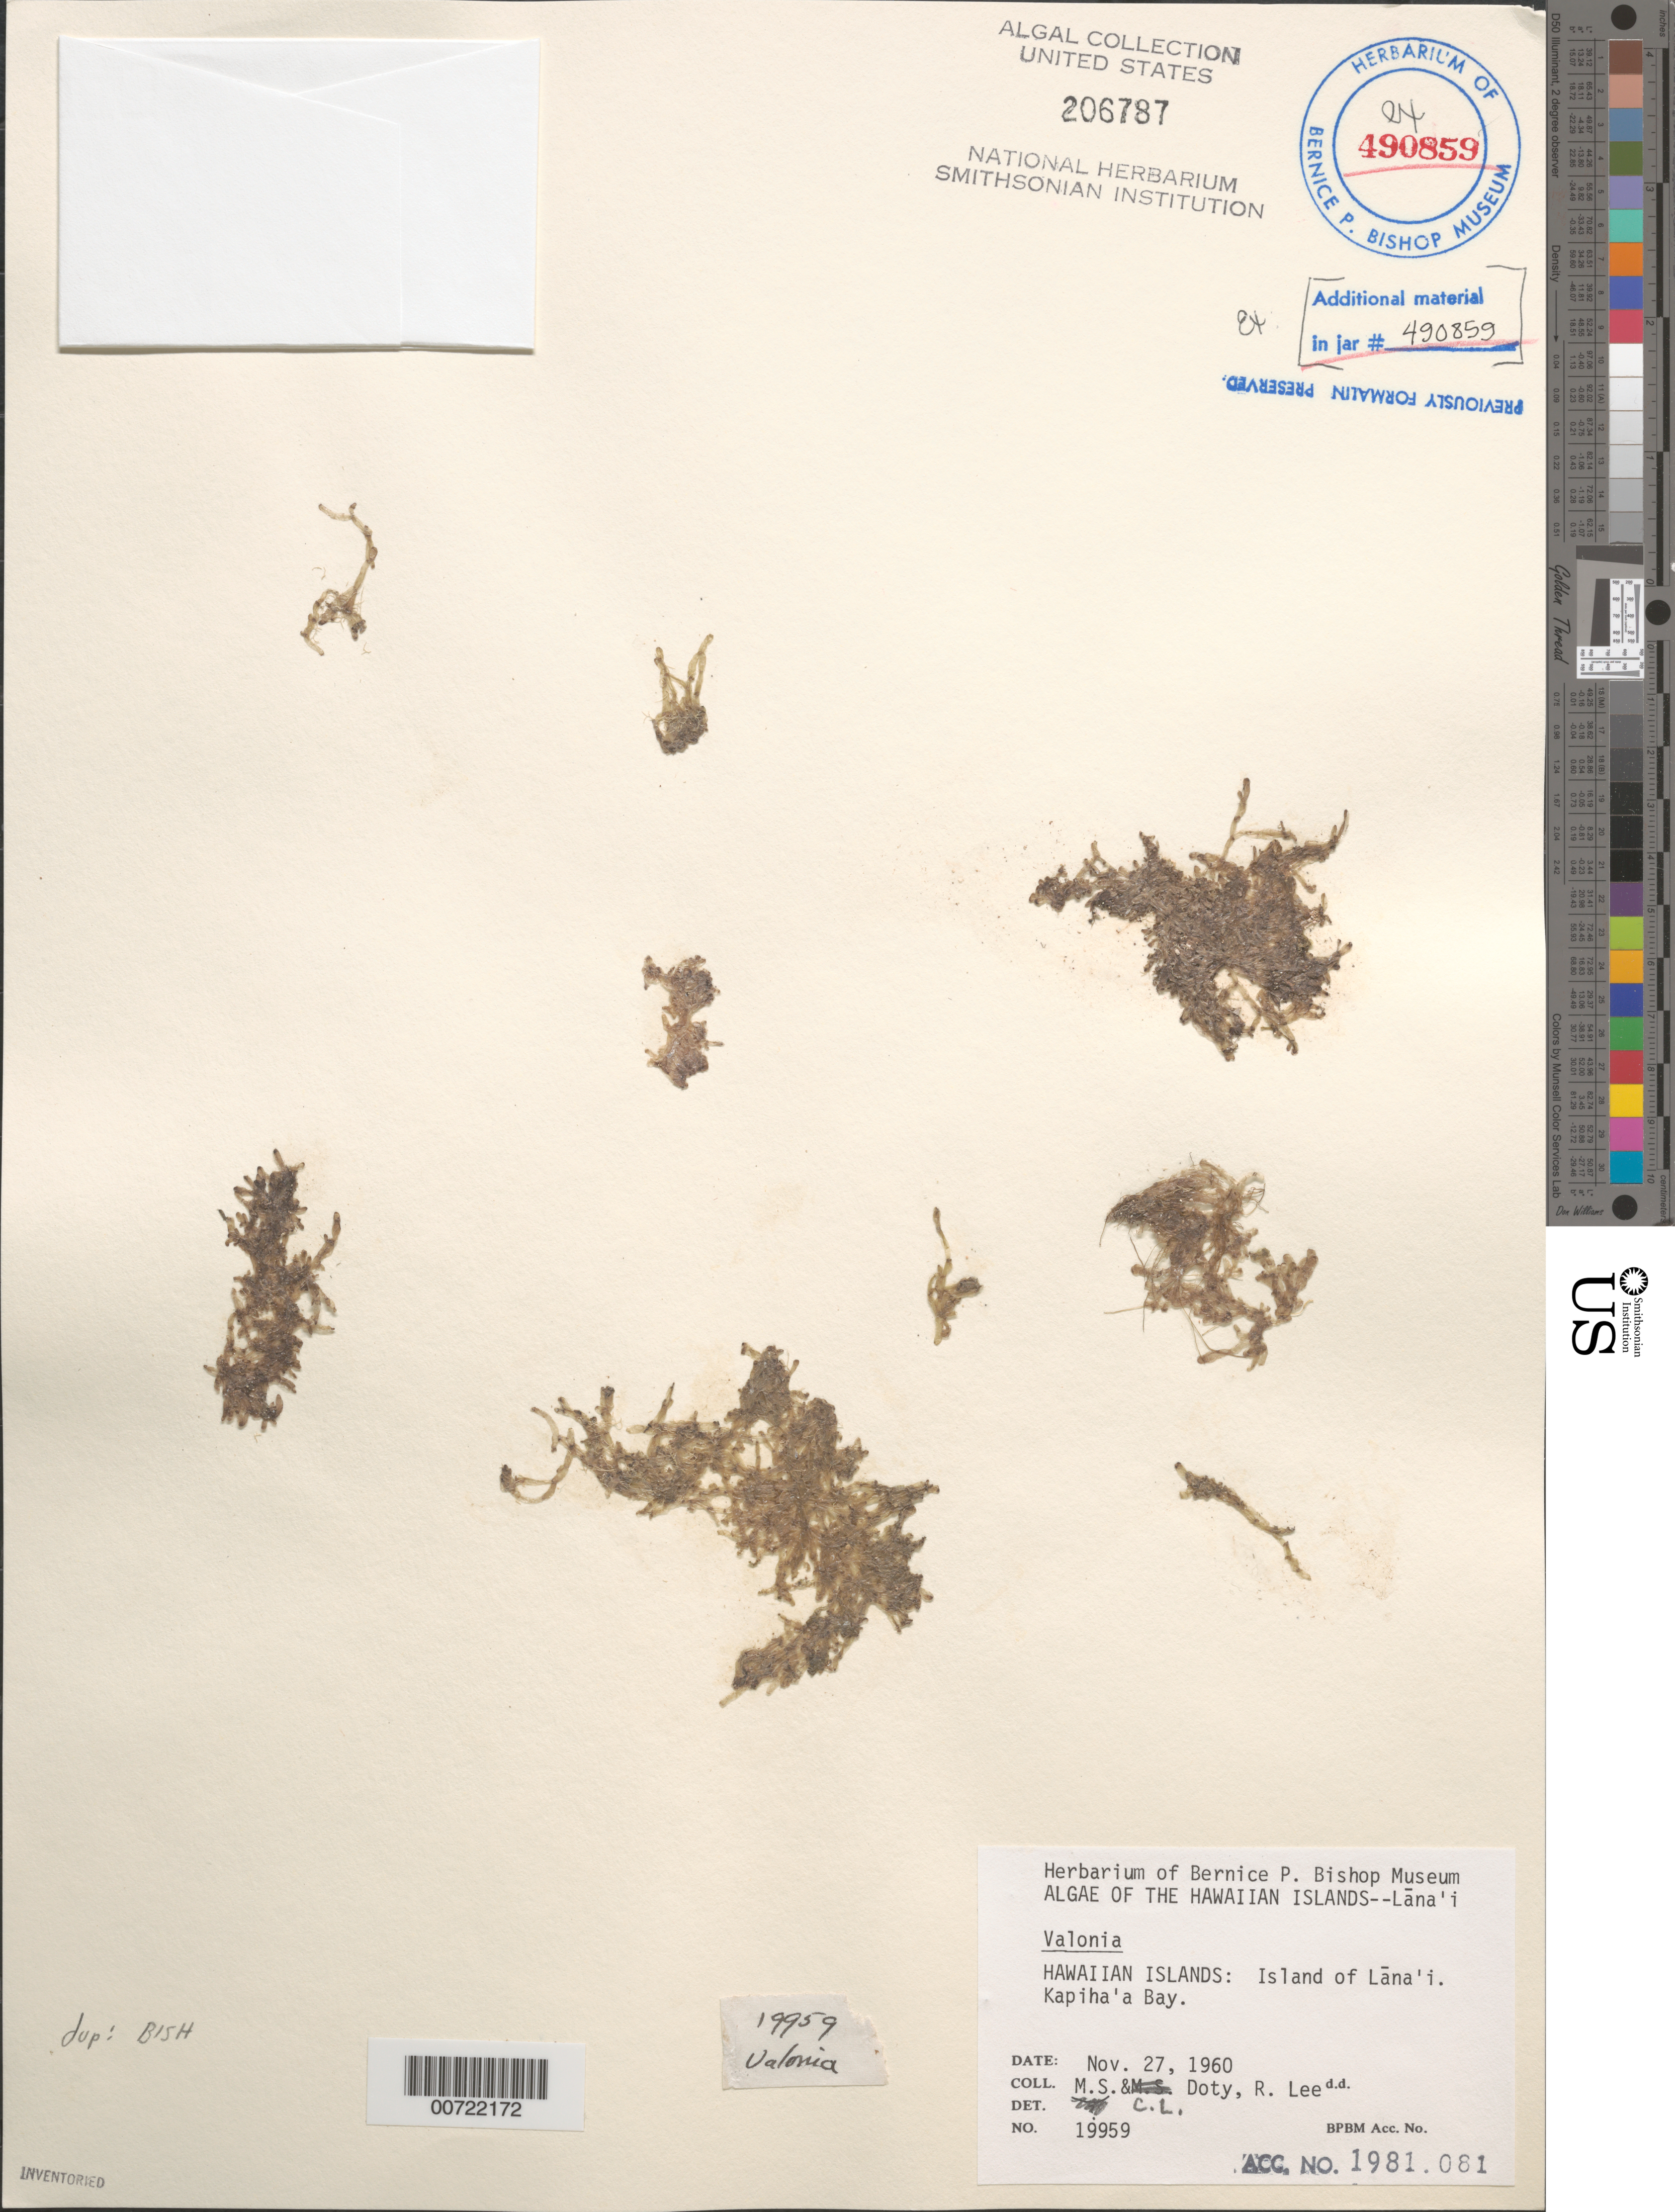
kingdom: Plantae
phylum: Chlorophyta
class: Ulvophyceae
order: Siphonocladales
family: Valoniaceae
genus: Valonia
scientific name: Valonia sp.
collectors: M. S. Doty, C. L. Doty & R. Lee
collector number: MSD 19959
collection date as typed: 27 Nov 1960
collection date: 1960-11-27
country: United States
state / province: Hawaii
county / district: Maui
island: Lana'i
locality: Kapiha'a Bay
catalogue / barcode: US 206787